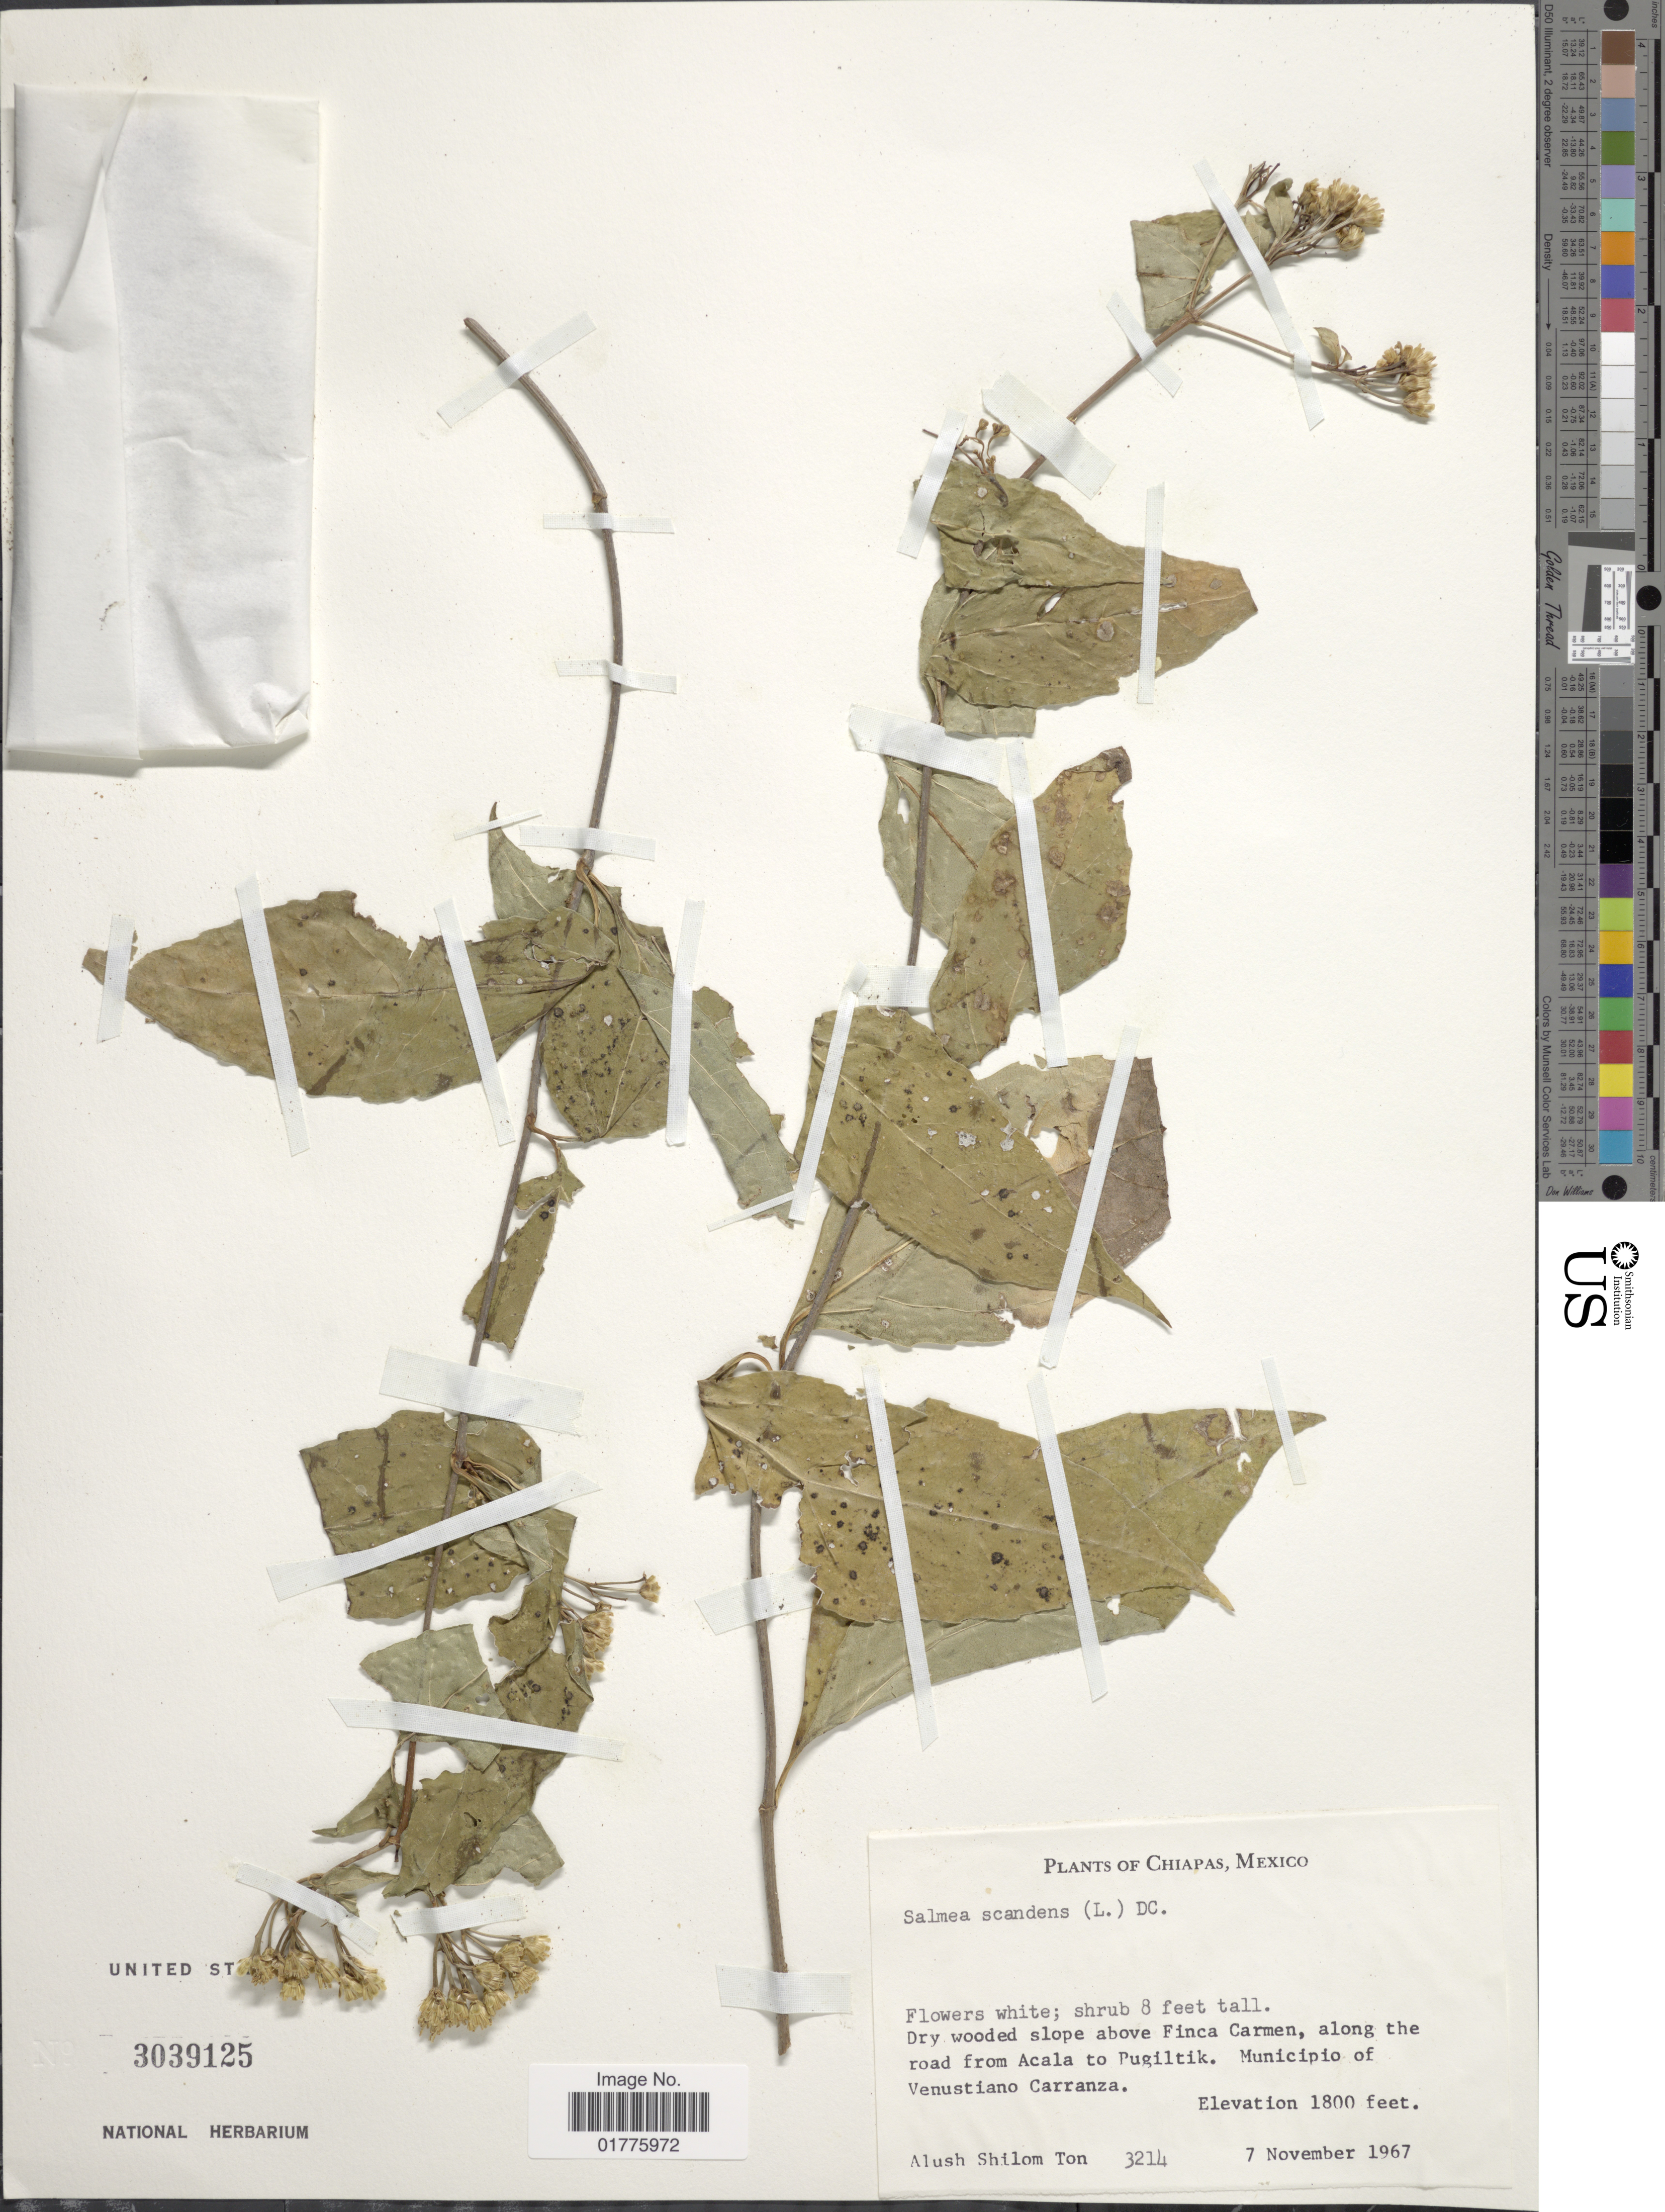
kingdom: Plantae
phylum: Tracheophyta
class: Magnoliopsida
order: Asterales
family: Asteraceae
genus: Salmea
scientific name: Salmea scandens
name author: (L.) DC.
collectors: A. S. Ton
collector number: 3214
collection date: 1967-11-07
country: Mexico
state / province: Chiapas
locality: Along the road from Acala to Pugiltik, Municipio of Venustiano Carranza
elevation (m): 549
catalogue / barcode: US 3039125